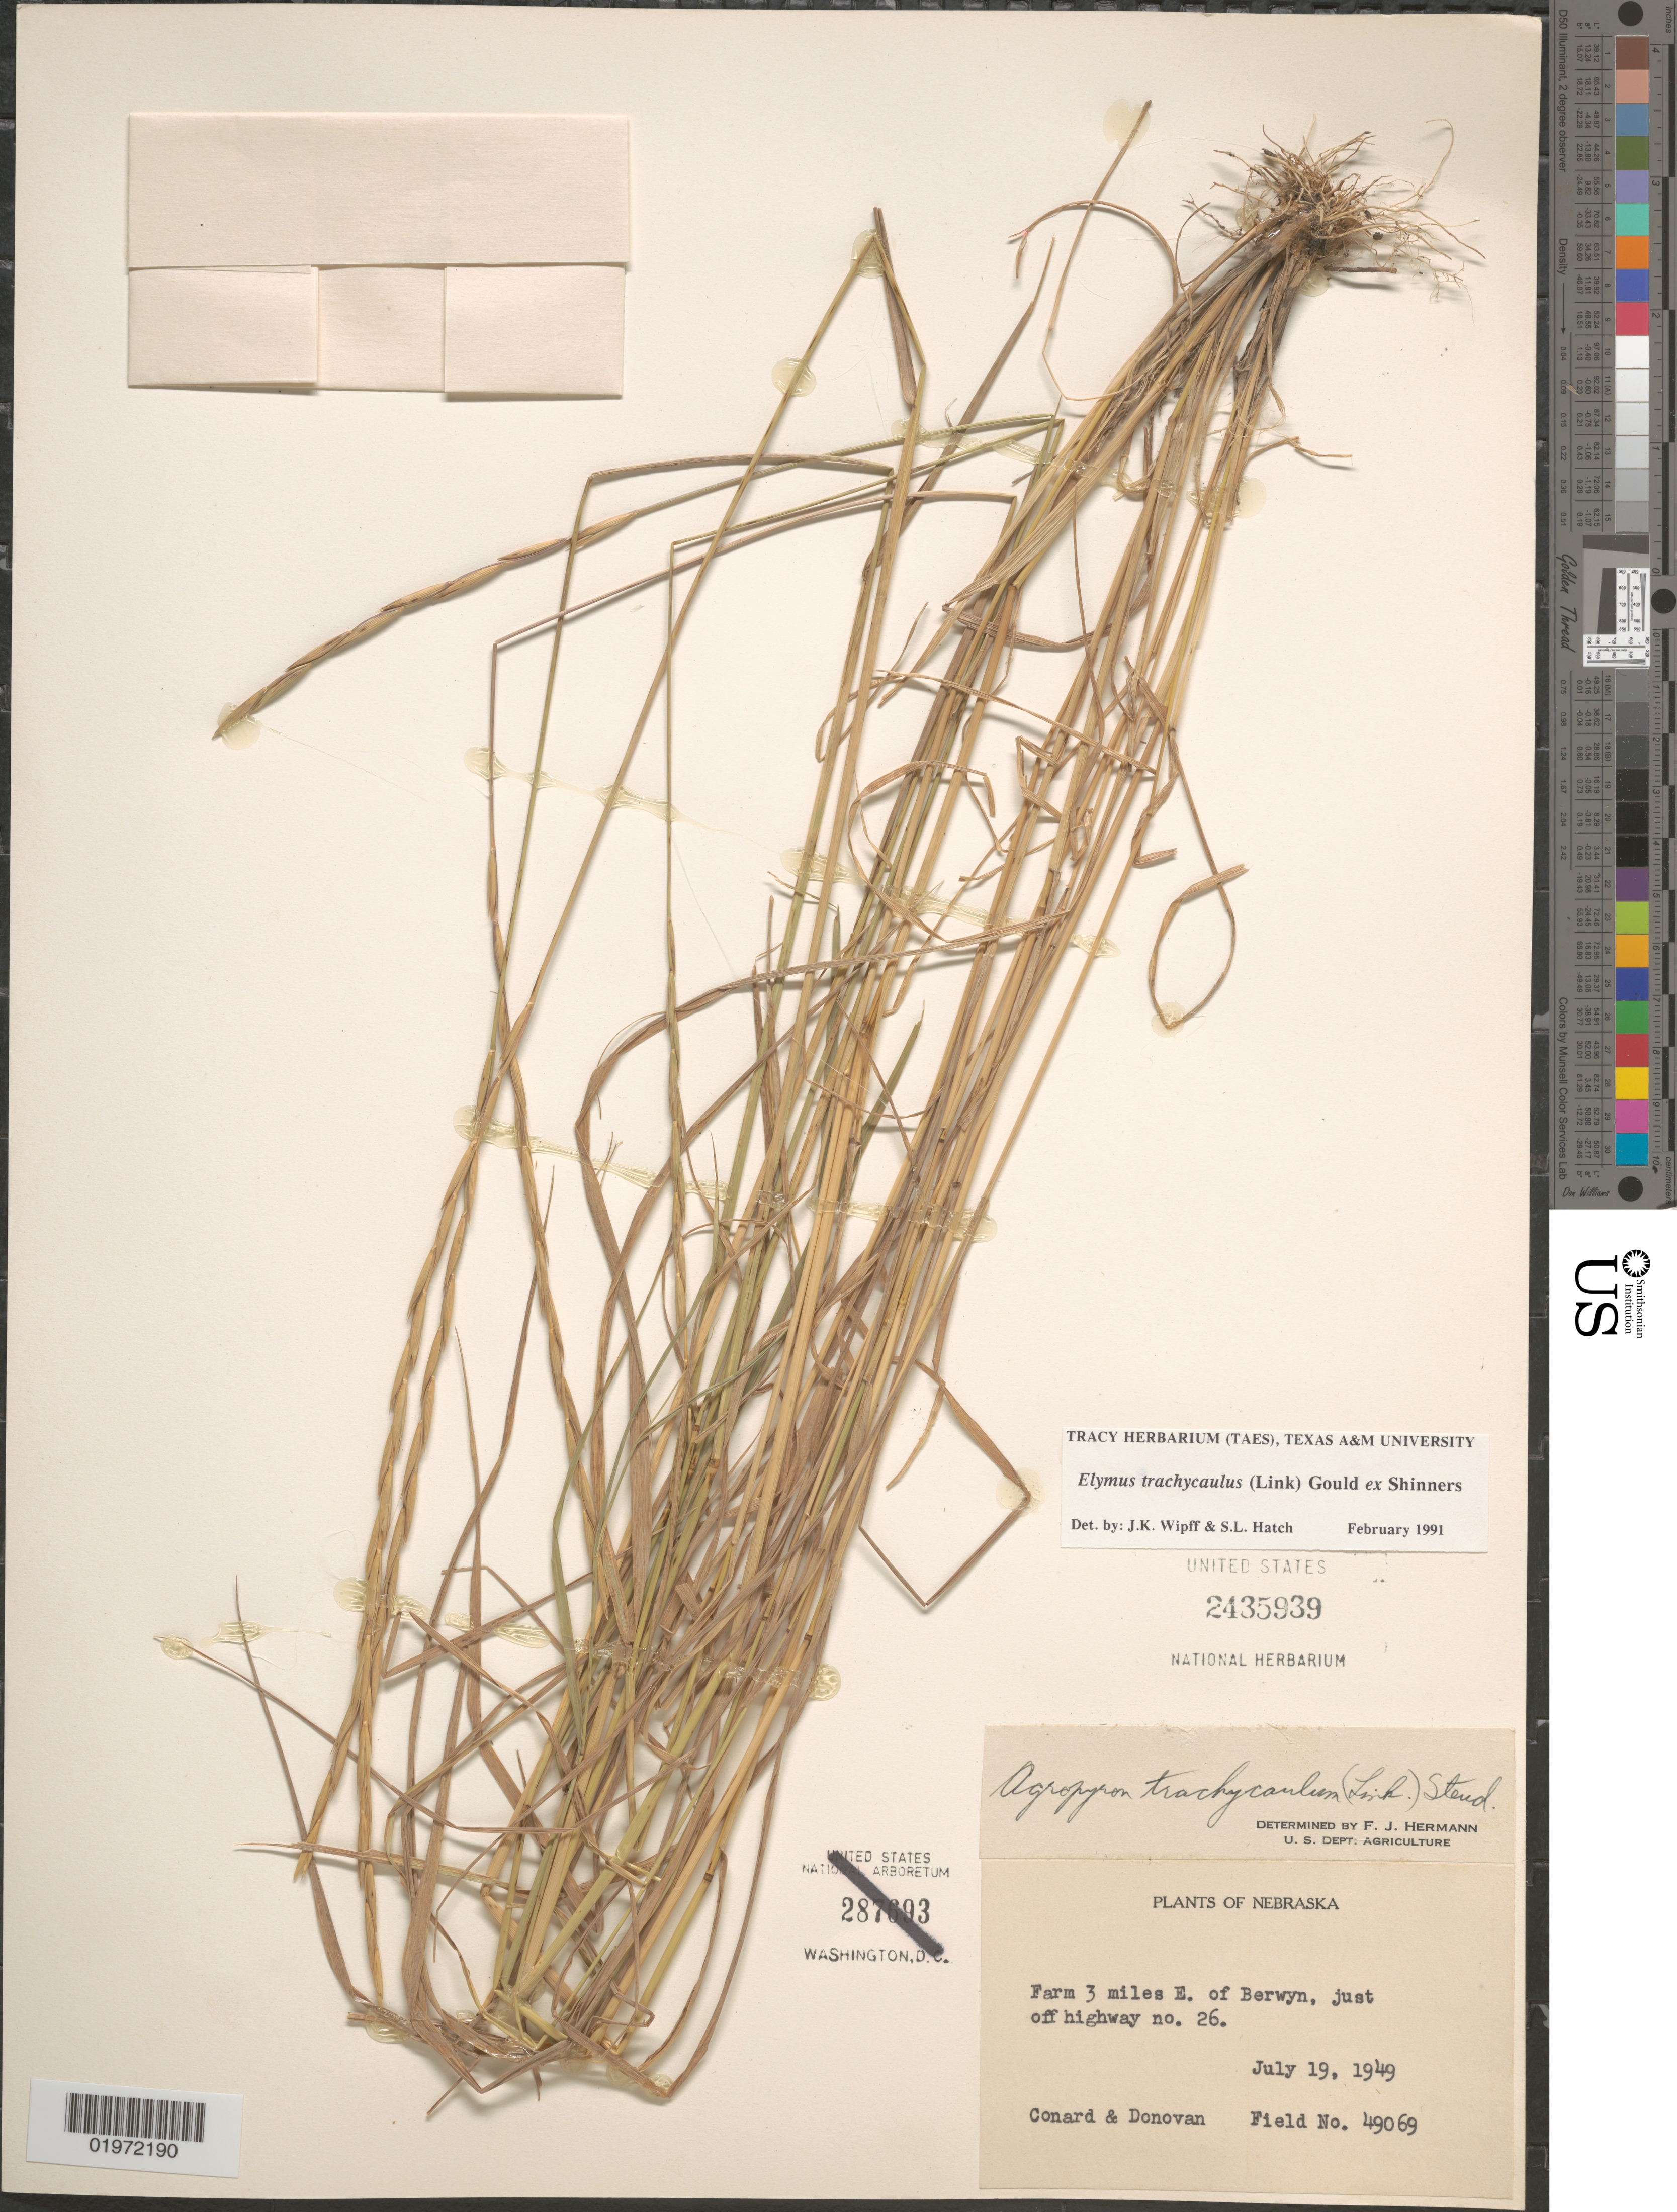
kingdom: Plantae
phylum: Tracheophyta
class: Liliopsida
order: Poales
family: Poaceae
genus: Elymus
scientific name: Elymus trachycaulus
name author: (Link) Gould ex Shinners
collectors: H. S. Conard & -. Donovan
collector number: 49069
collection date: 1949-07-19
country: United States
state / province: Nebraska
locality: Farm 3 miles E. of Berwyn, just off highway no. 26.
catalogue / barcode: US 2435939